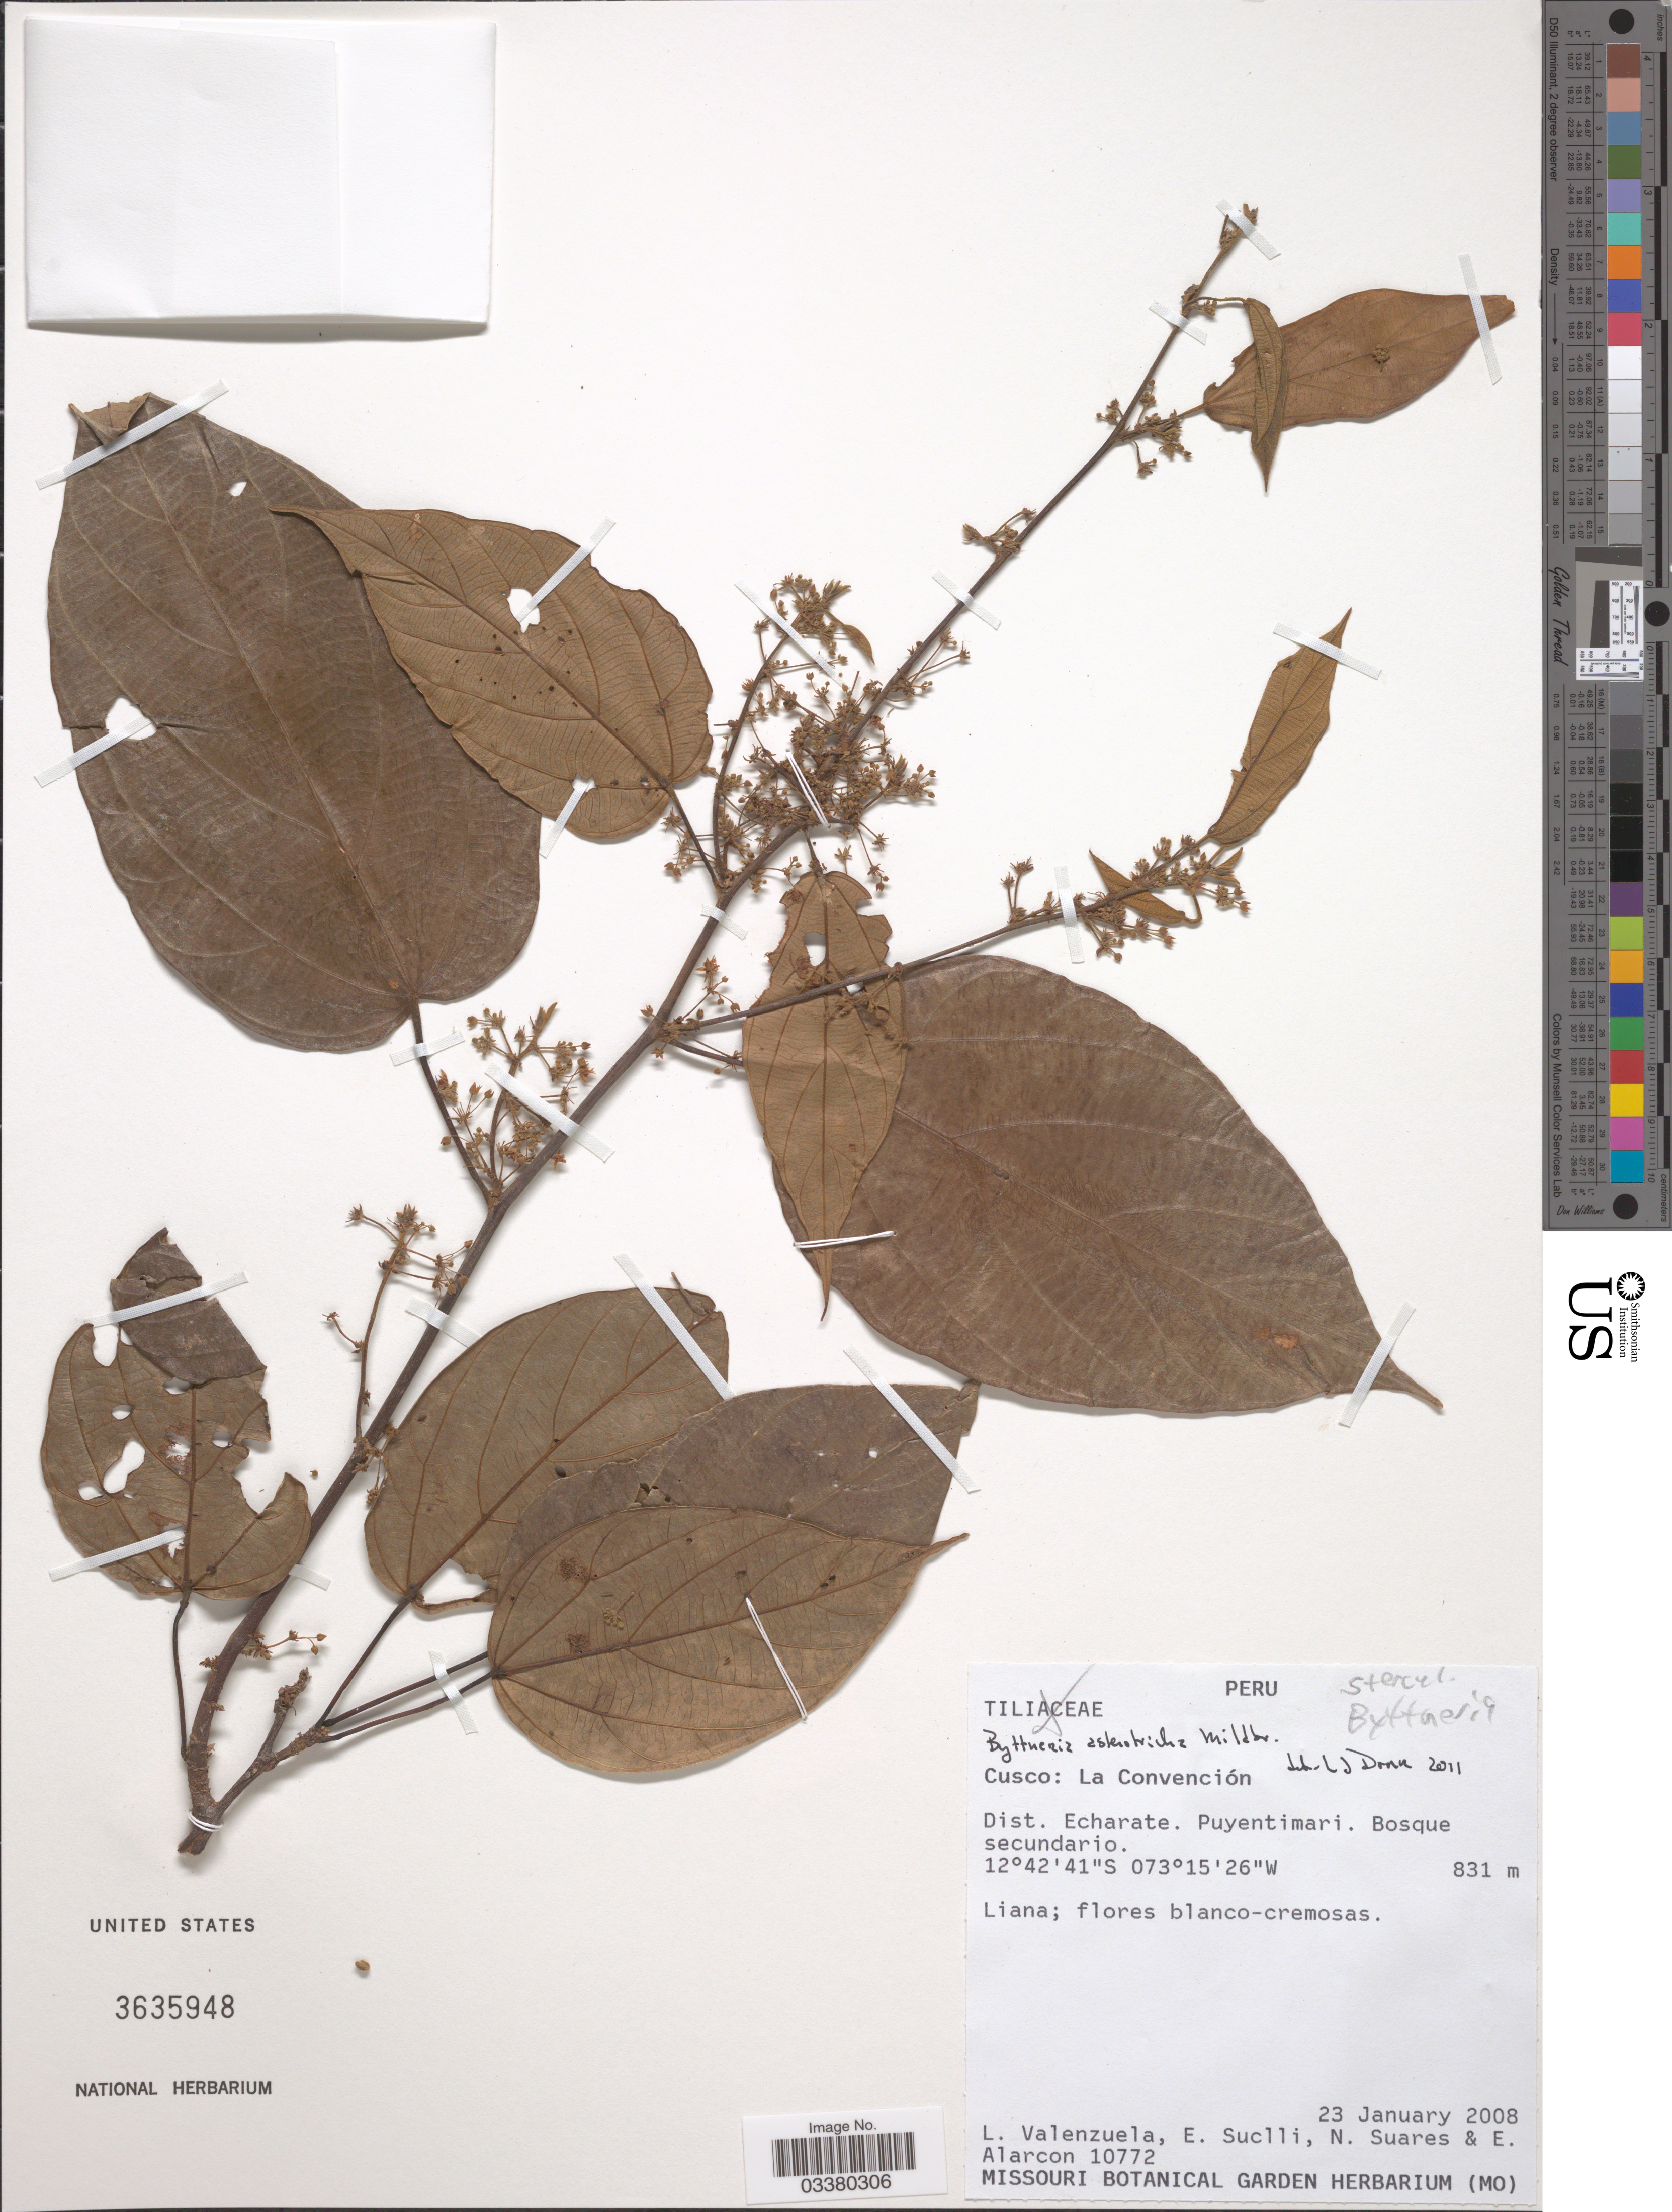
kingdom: Plantae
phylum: Tracheophyta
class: Magnoliopsida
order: Malvales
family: Malvaceae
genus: Byttneria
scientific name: Byttneria asterotricha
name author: Mildbr.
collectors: L. Valenzuela, E. Suclli, N. Suares & E. Alarcon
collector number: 10772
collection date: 2008-01-23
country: Peru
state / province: Cusco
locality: La Convención. Echarate. Puyentimari.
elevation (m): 831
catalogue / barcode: US 3635948